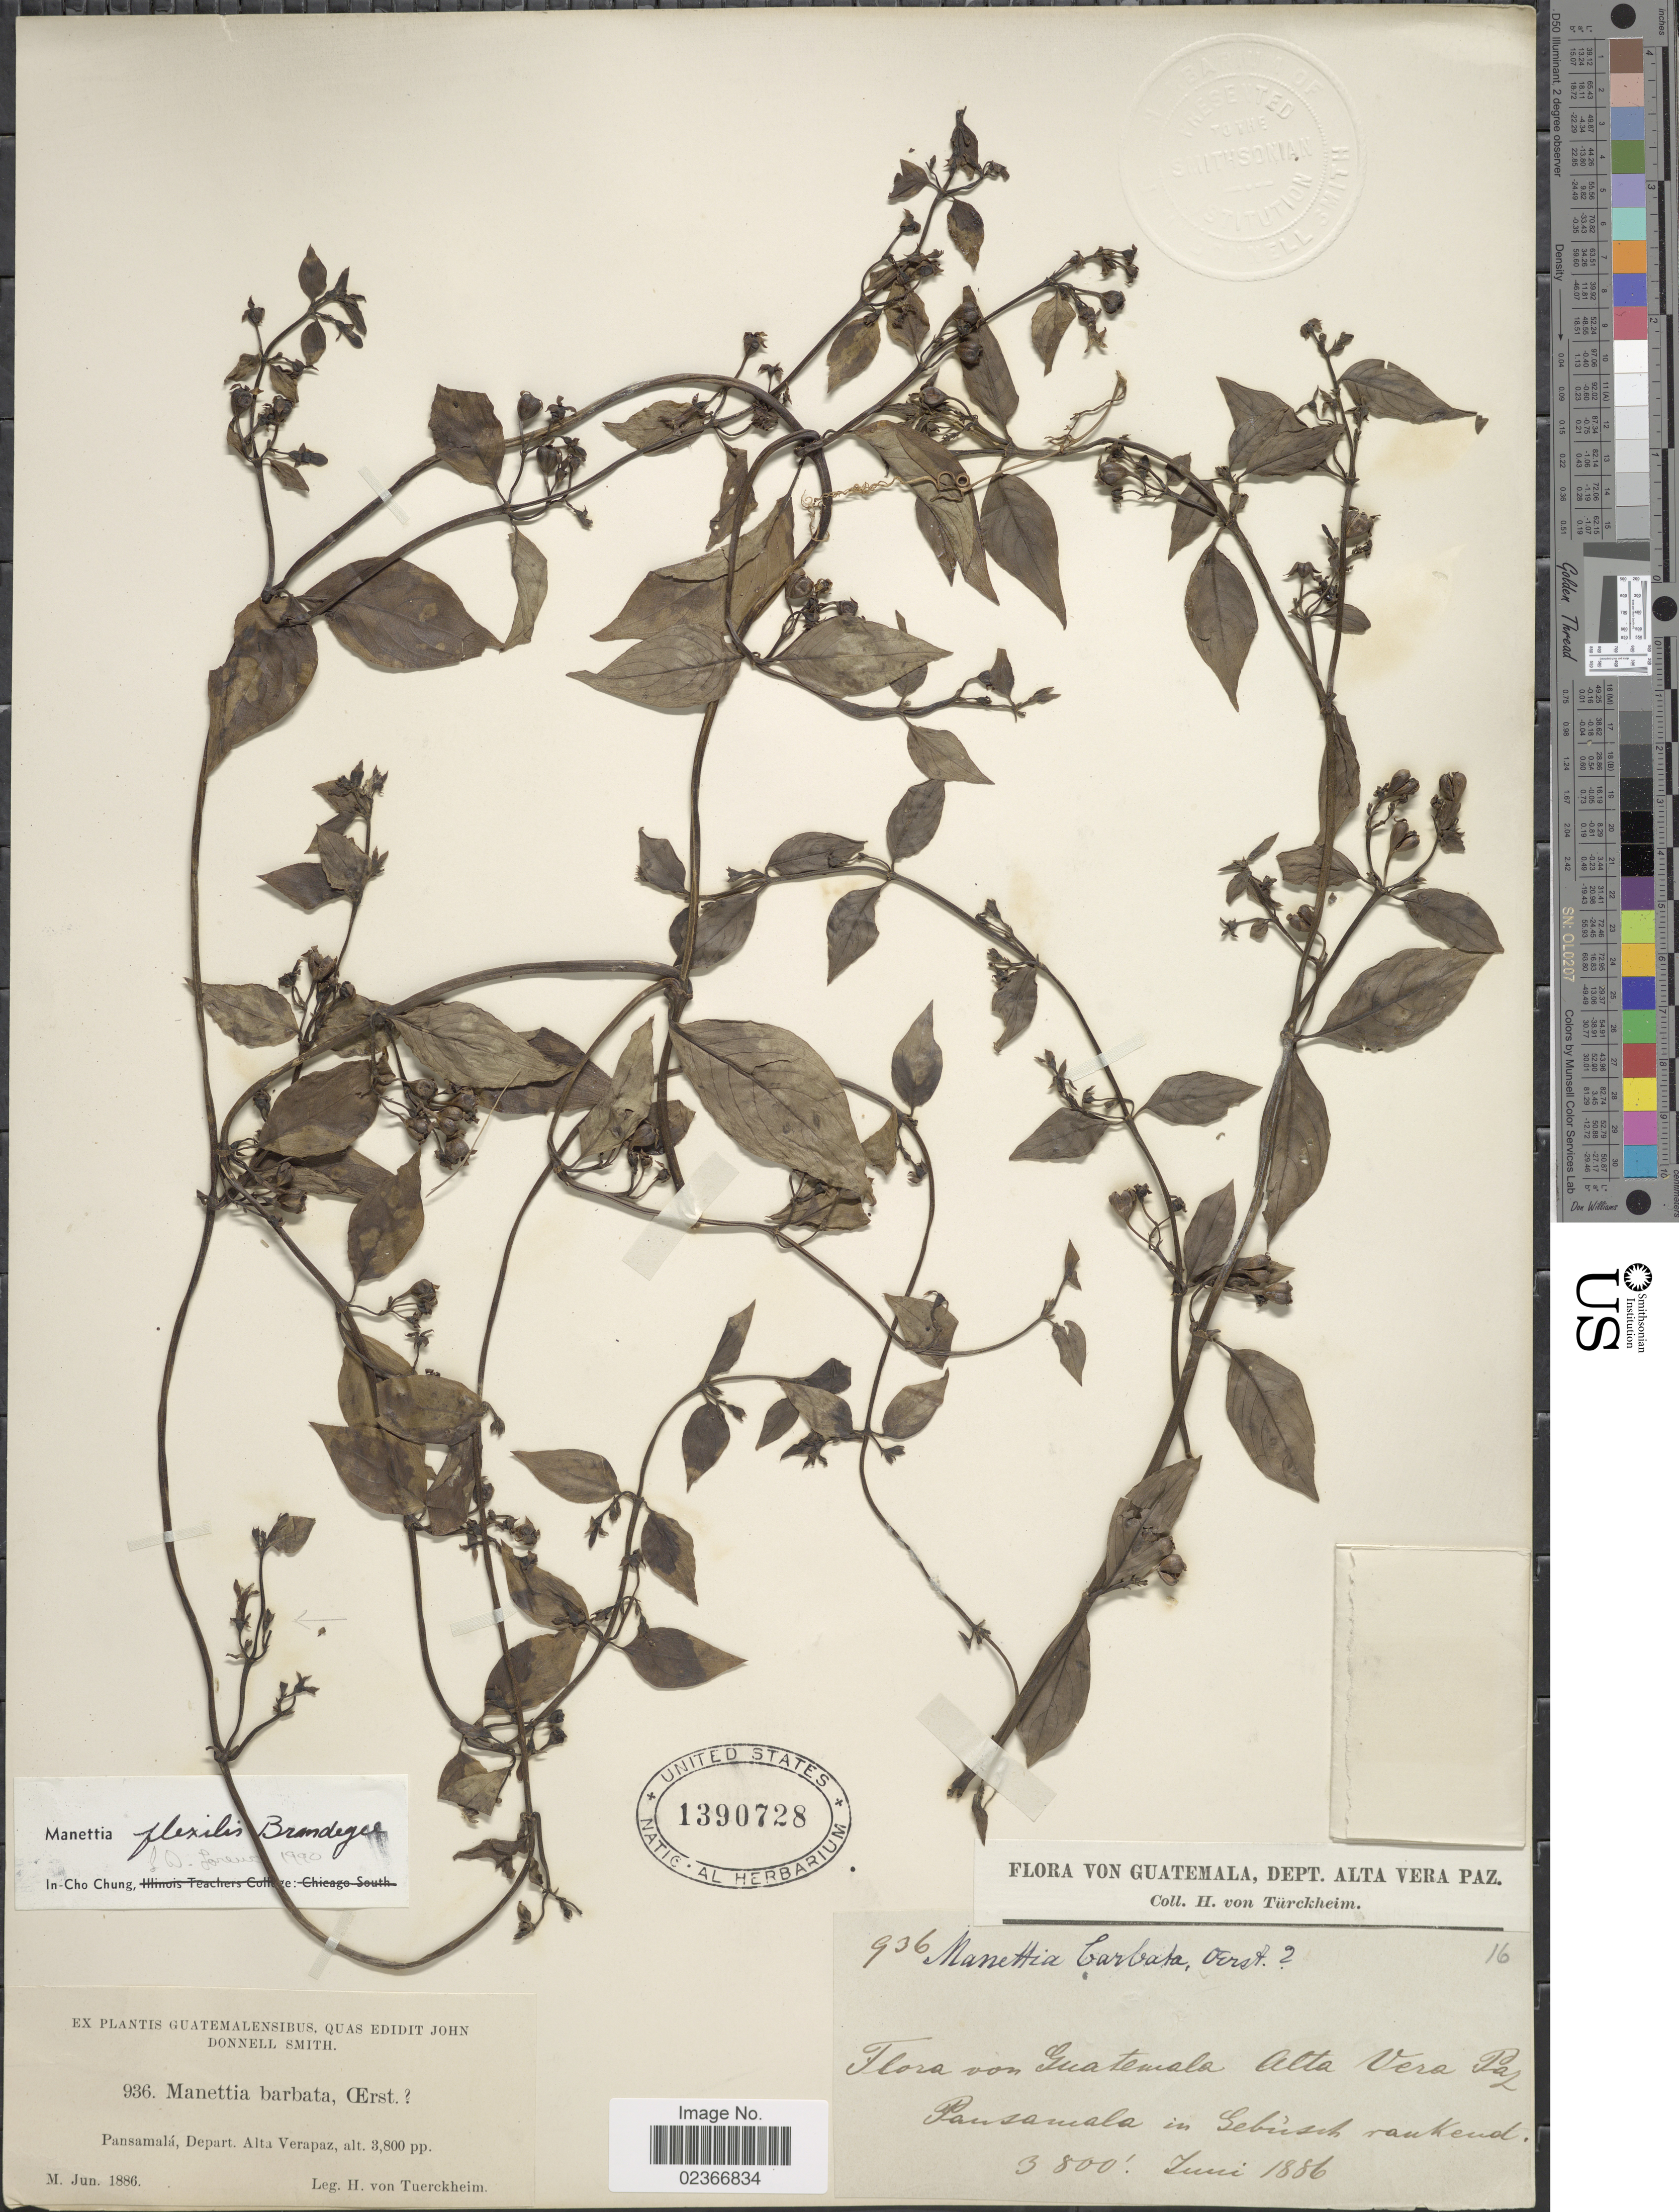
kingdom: Plantae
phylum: Tracheophyta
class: Magnoliopsida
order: Gentianales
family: Rubiaceae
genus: Manettia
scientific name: Manettia flexilis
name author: Brandegee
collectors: H. von Türckheim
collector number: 936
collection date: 1886-06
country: Guatemala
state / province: Alta Verapaz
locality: Pansamala, Depart. Alta Verapaz. Pansamala in Gebusch rankend.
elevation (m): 1158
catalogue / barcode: US 1390728